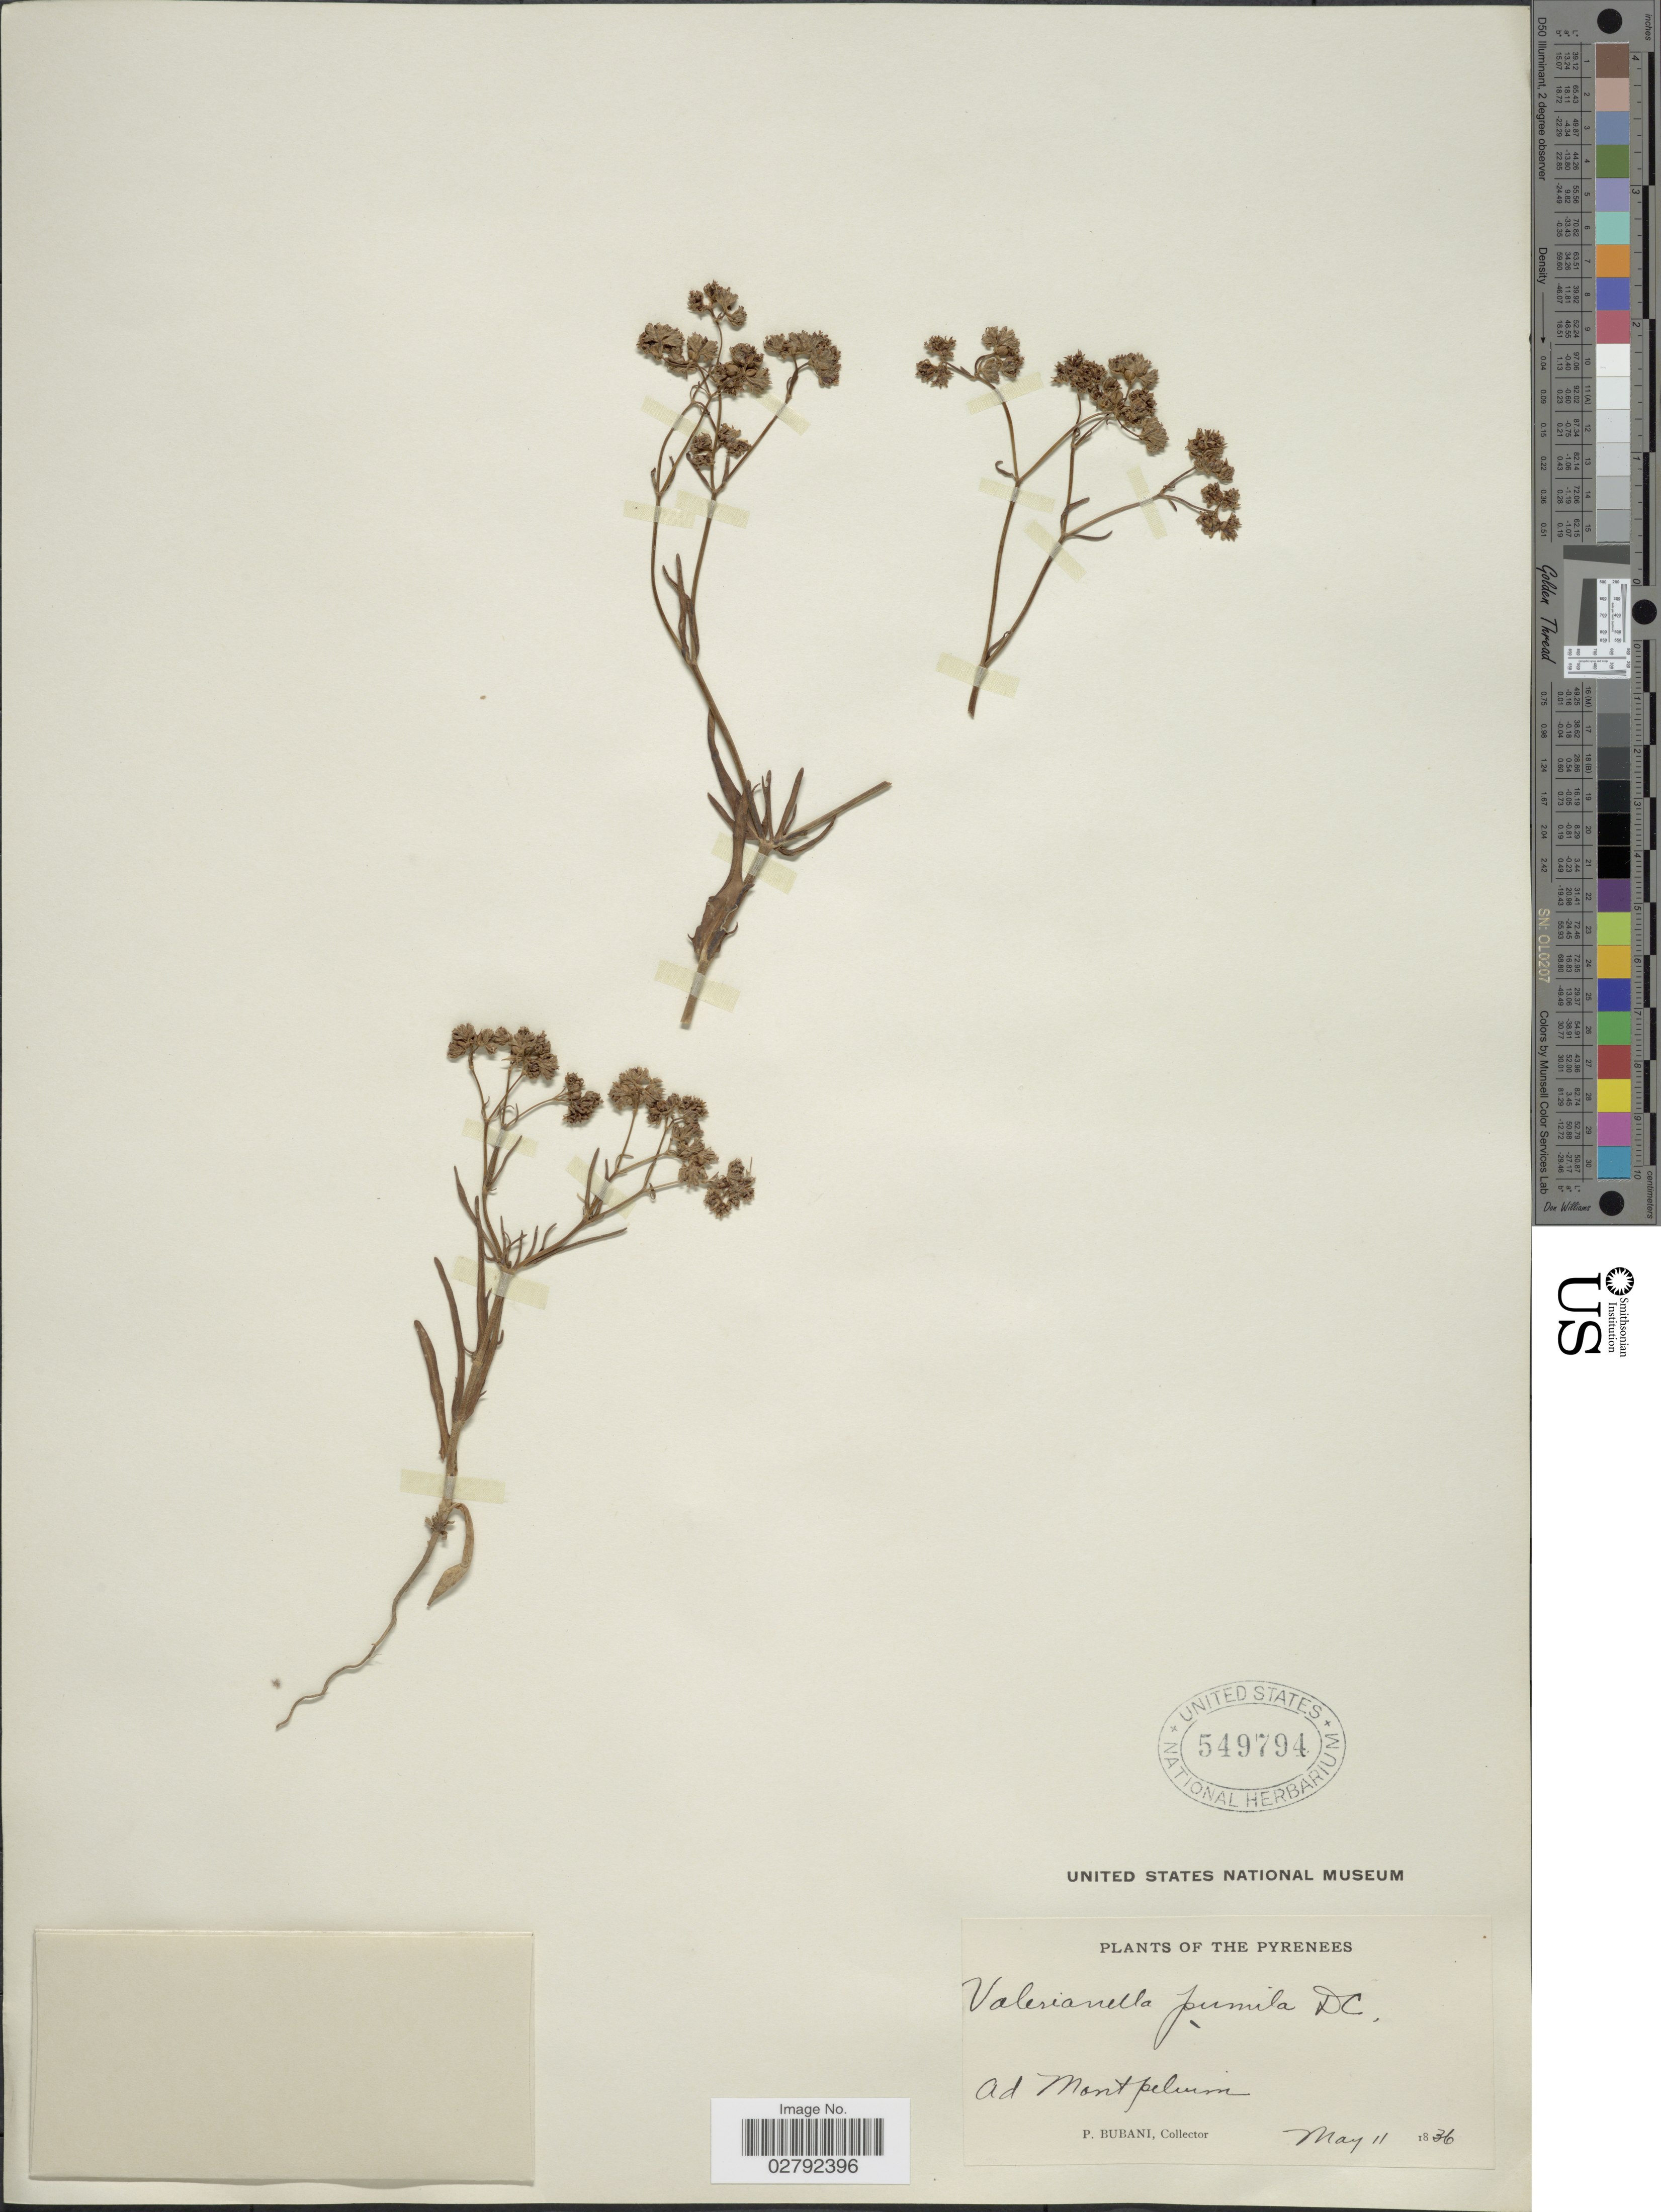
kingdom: Plantae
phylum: Tracheophyta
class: Magnoliopsida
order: Dipsacales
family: Caprifoliaceae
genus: Valerianella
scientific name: Valerianella pumila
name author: (L.) DC.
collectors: P. Bubani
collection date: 1836-05-11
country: France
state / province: Occitanie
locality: The Pyrenees. Ad Montpelium.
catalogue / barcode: US 549794